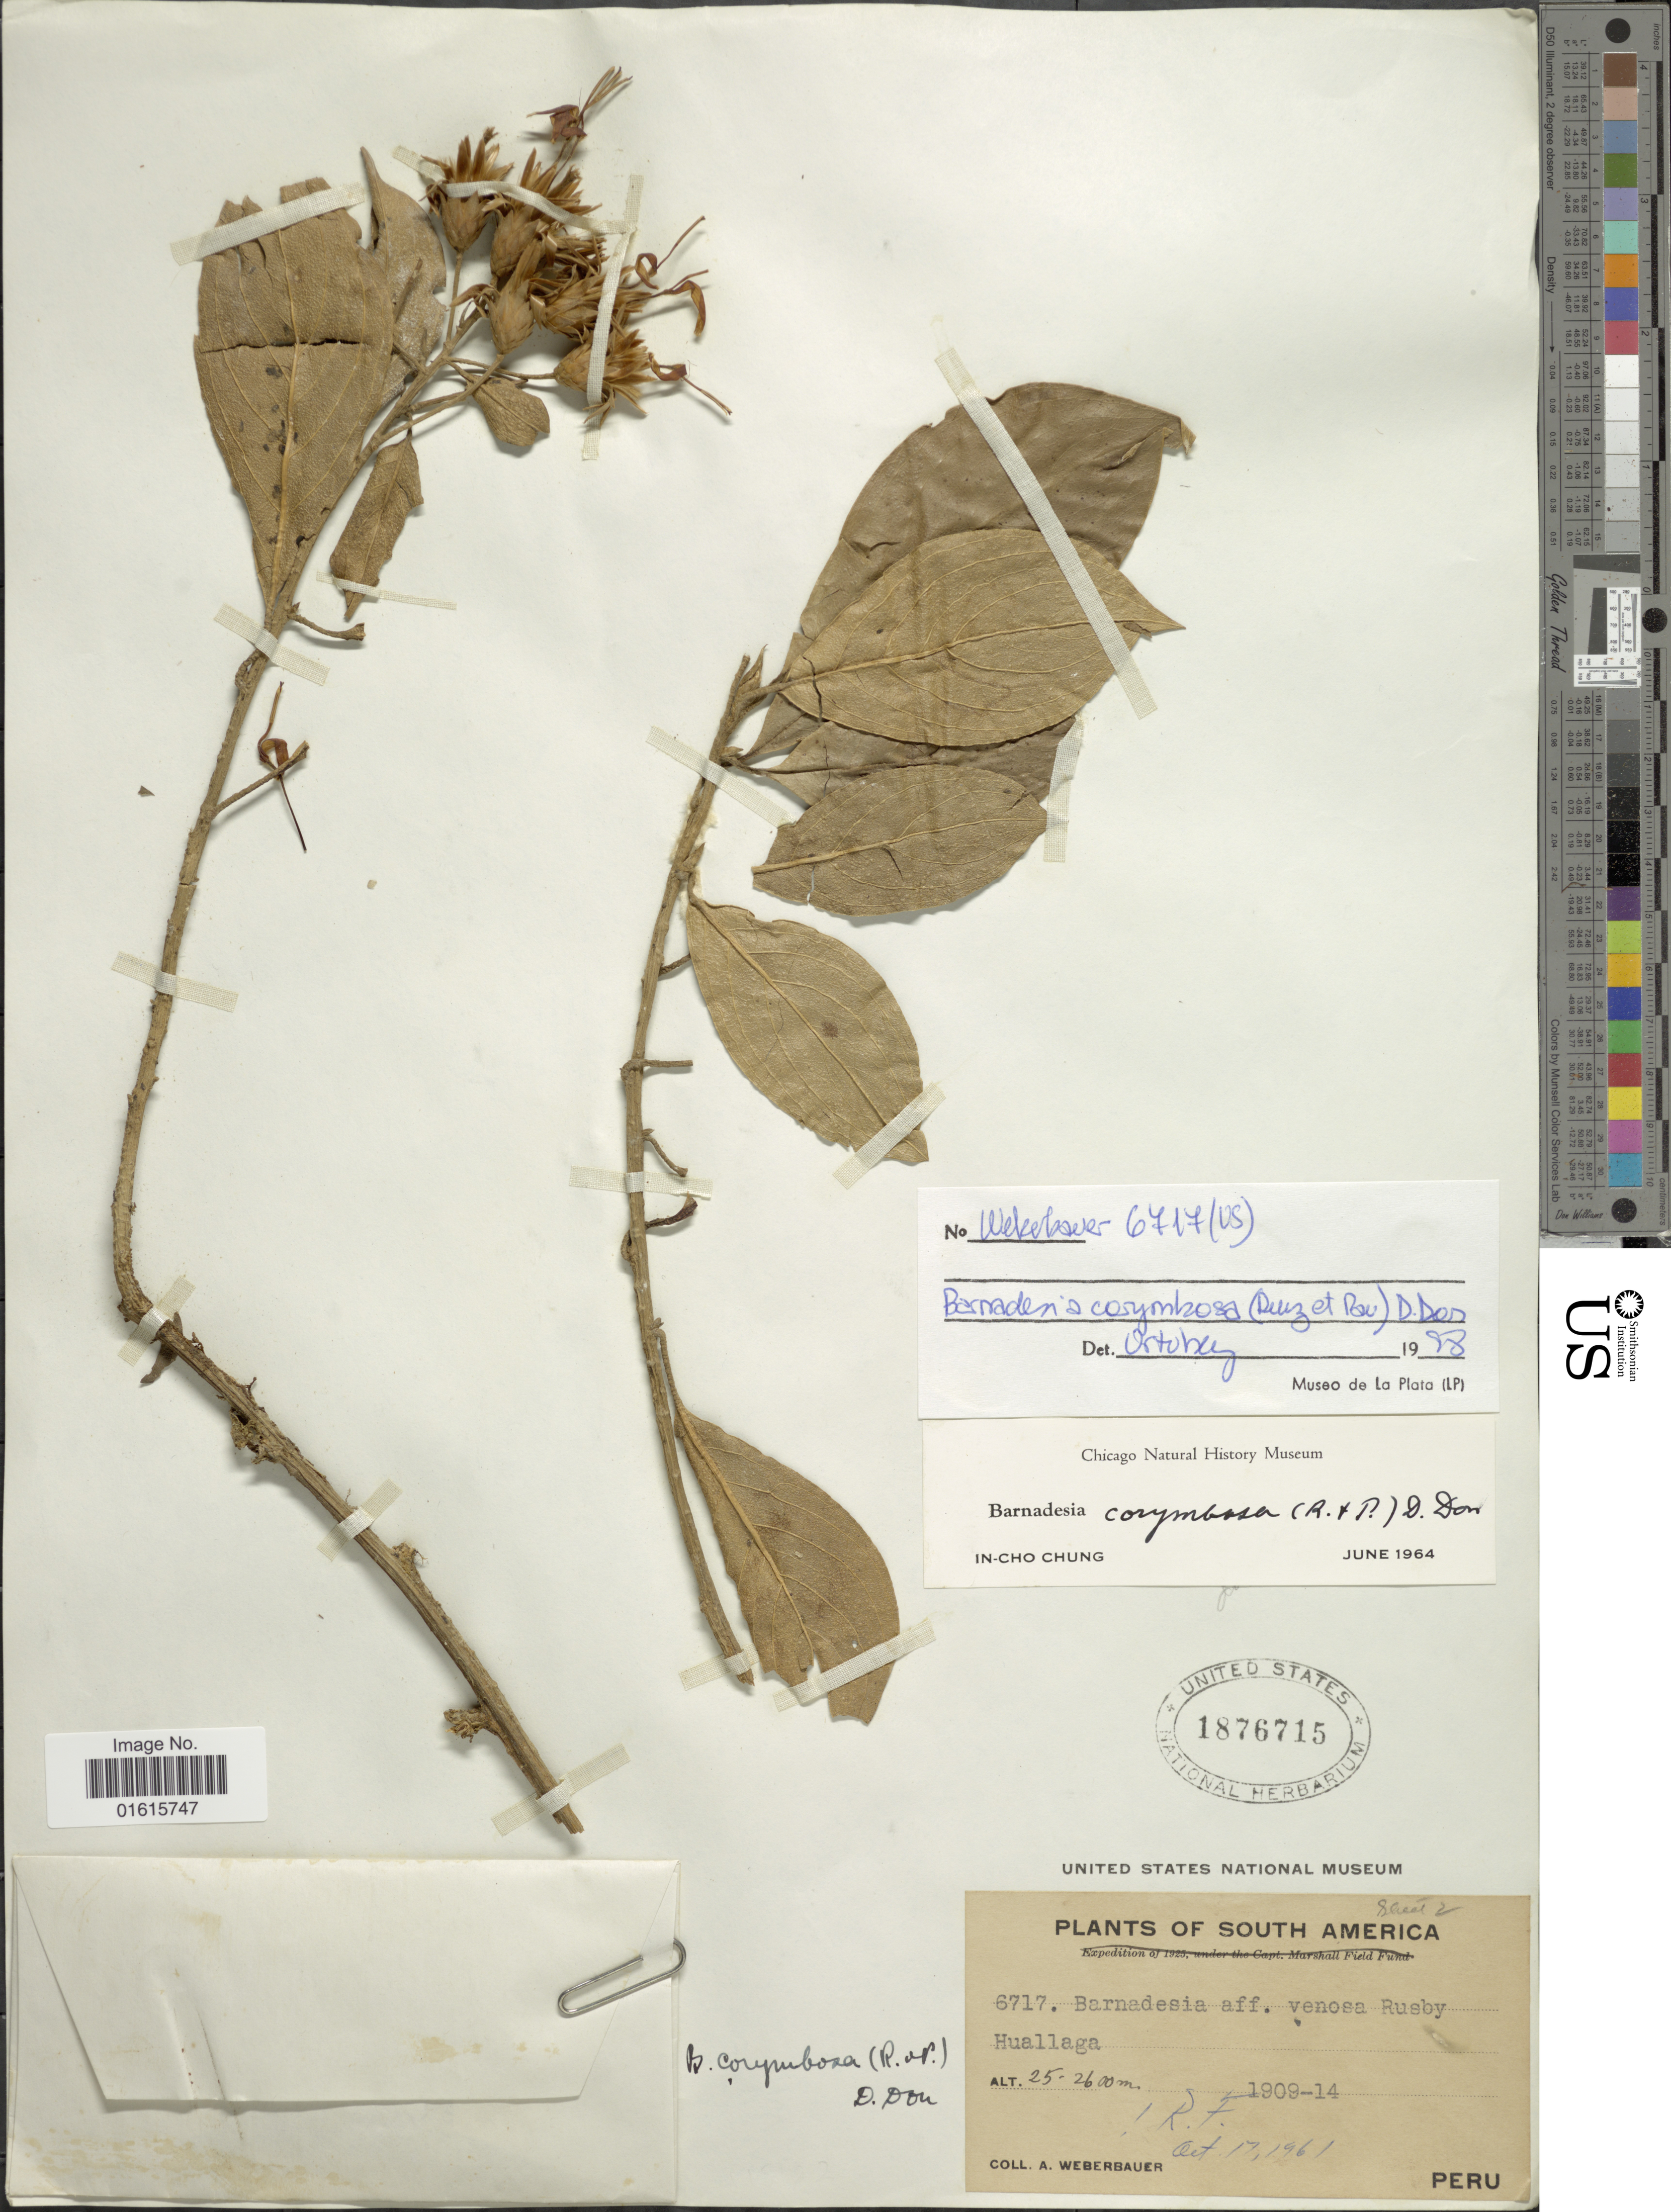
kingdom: Plantae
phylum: Tracheophyta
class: Magnoliopsida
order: Asterales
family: Asteraceae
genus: Barnadesia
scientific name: Barnadesia corymbosa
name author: (Ruiz & Pav.) D. Don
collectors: A. Weberbauer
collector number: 6717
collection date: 1909/1914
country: Peru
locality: Huallaga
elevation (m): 2500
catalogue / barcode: US 1876715